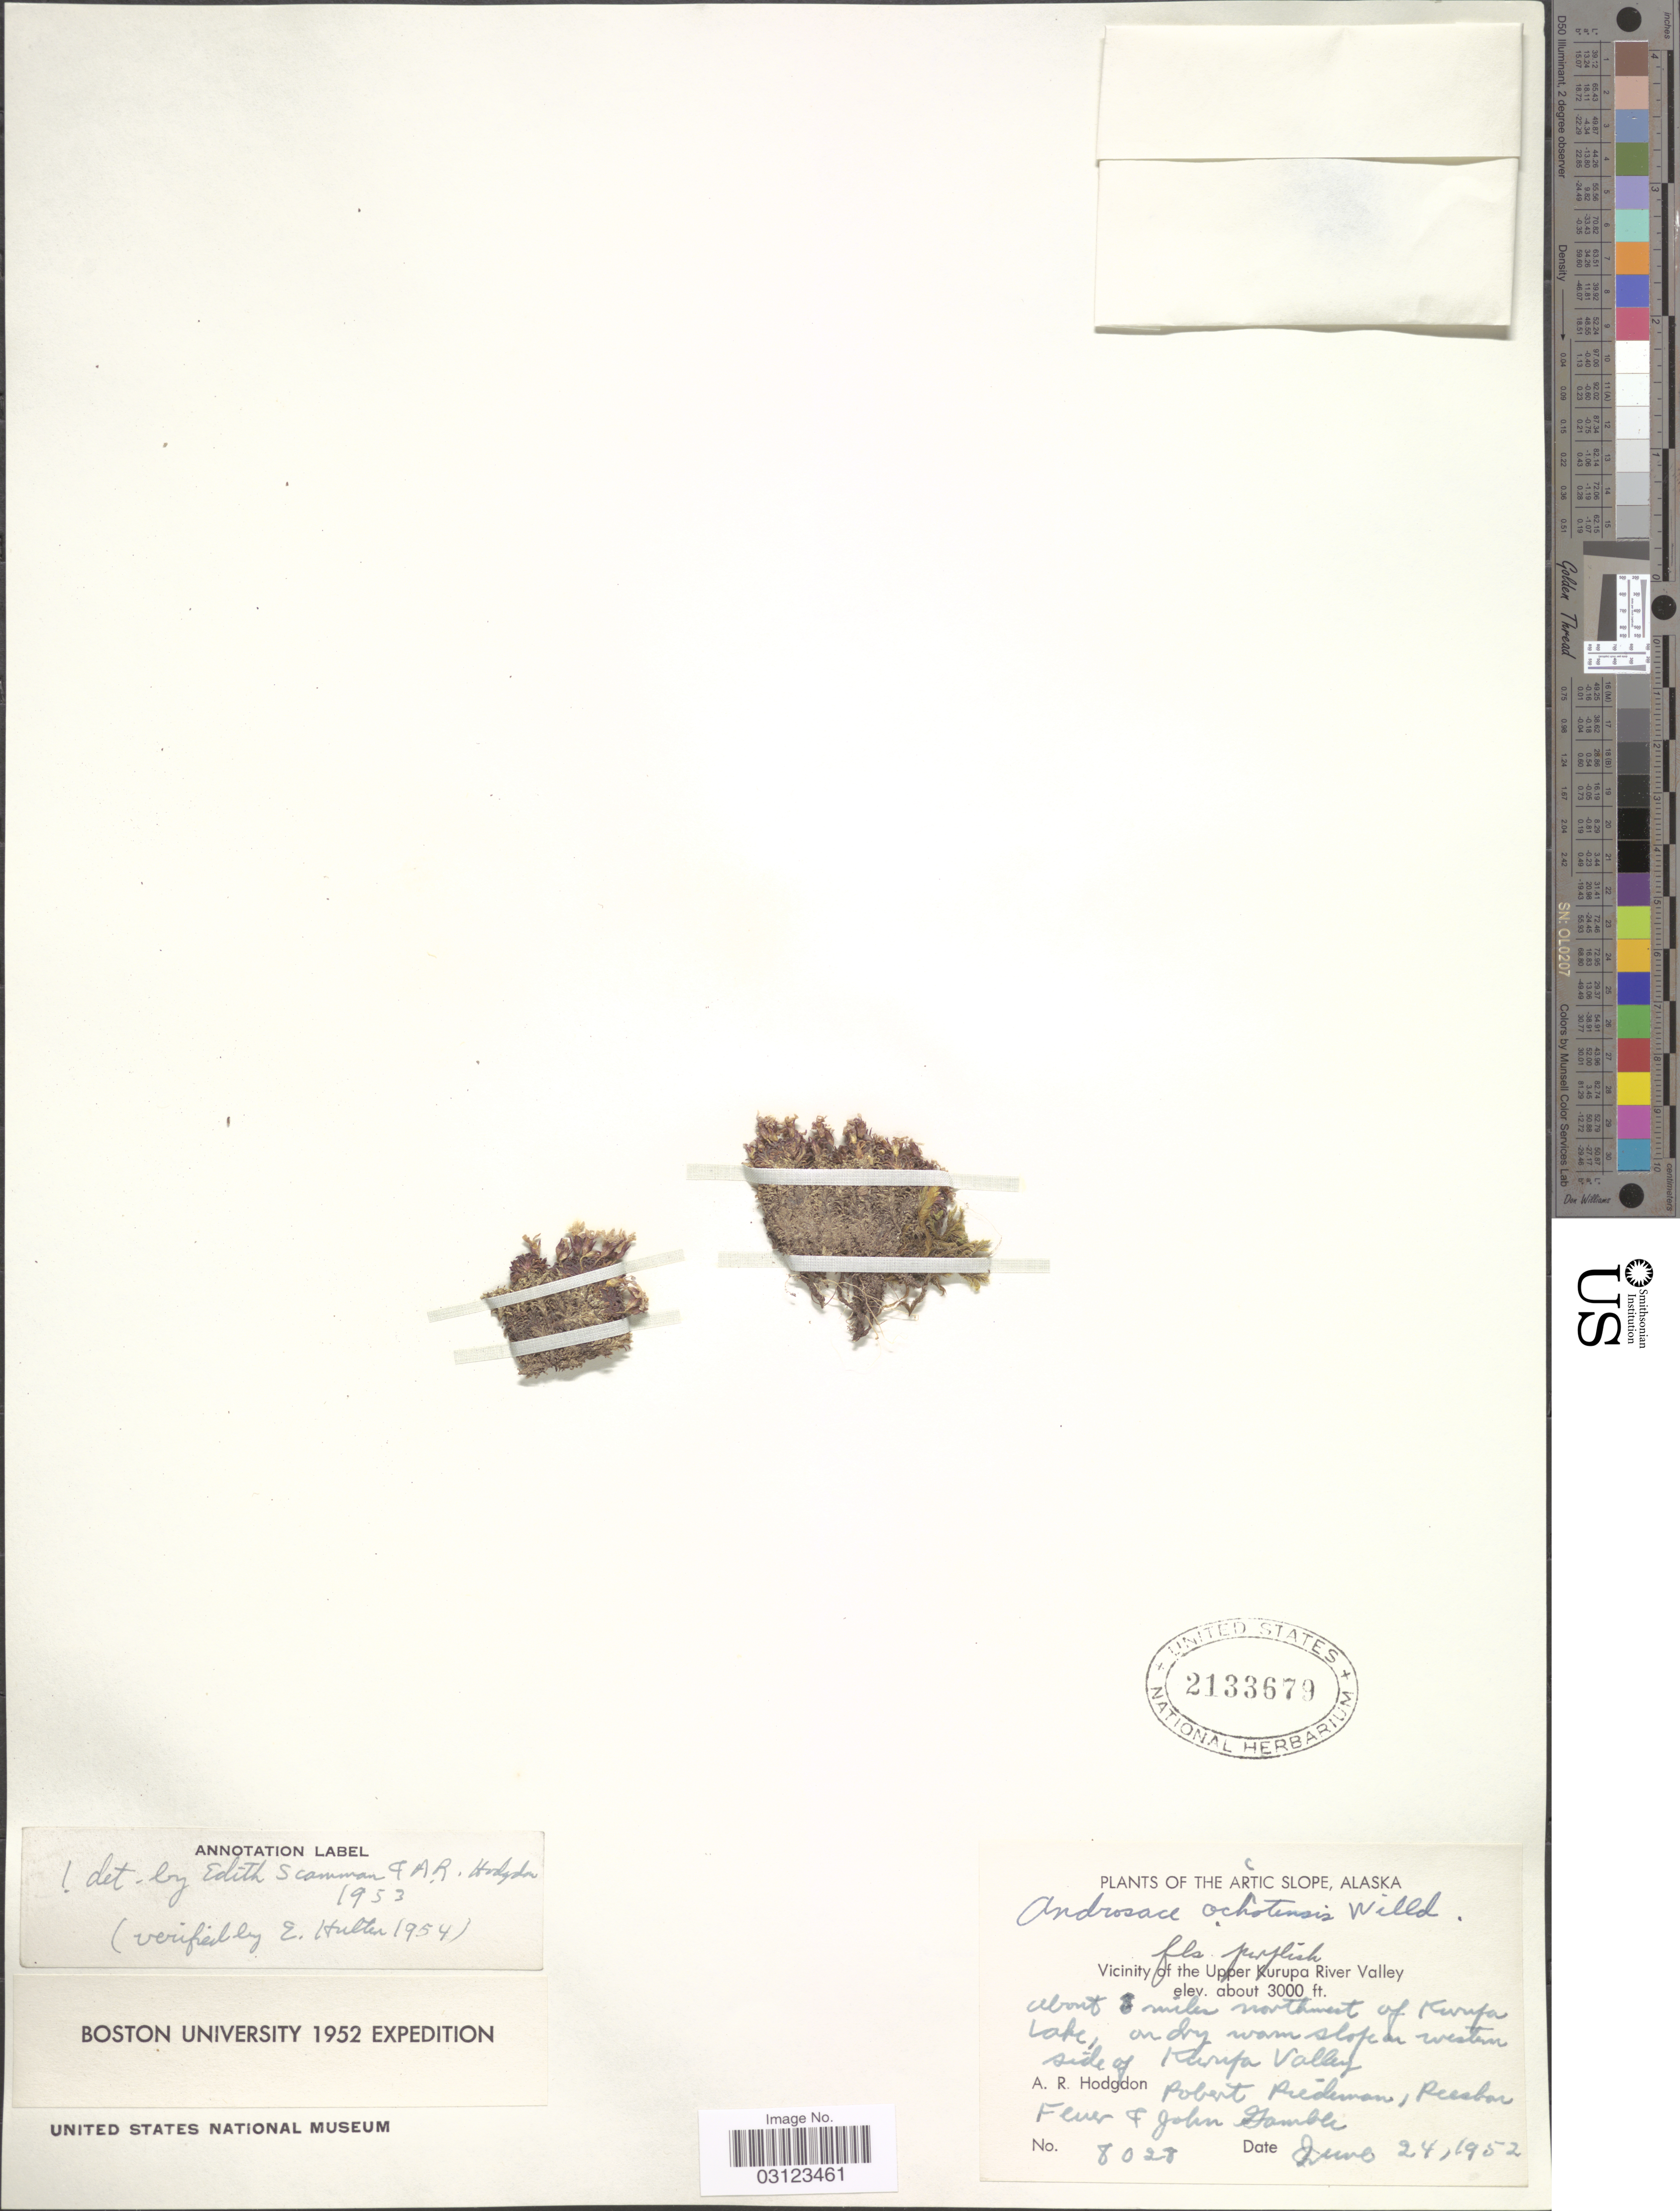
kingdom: Plantae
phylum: Tracheophyta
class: Magnoliopsida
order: Ericales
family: Primulaceae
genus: Androsace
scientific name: Androsace ochotensis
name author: Roem. & Schult.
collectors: A. R. Hodgdon, R. Riedeman, P. Fevereiro & J. S. Gamble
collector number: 8028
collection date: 1952-06-24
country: United States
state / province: Alaska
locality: Arctic Slope. Vicinity of the Upper Kurupa River valley. About 8 miles northwest of Kurupa Lake, on dry warm slope on western side of Kurupa Valley.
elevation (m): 914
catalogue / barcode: US 2133679